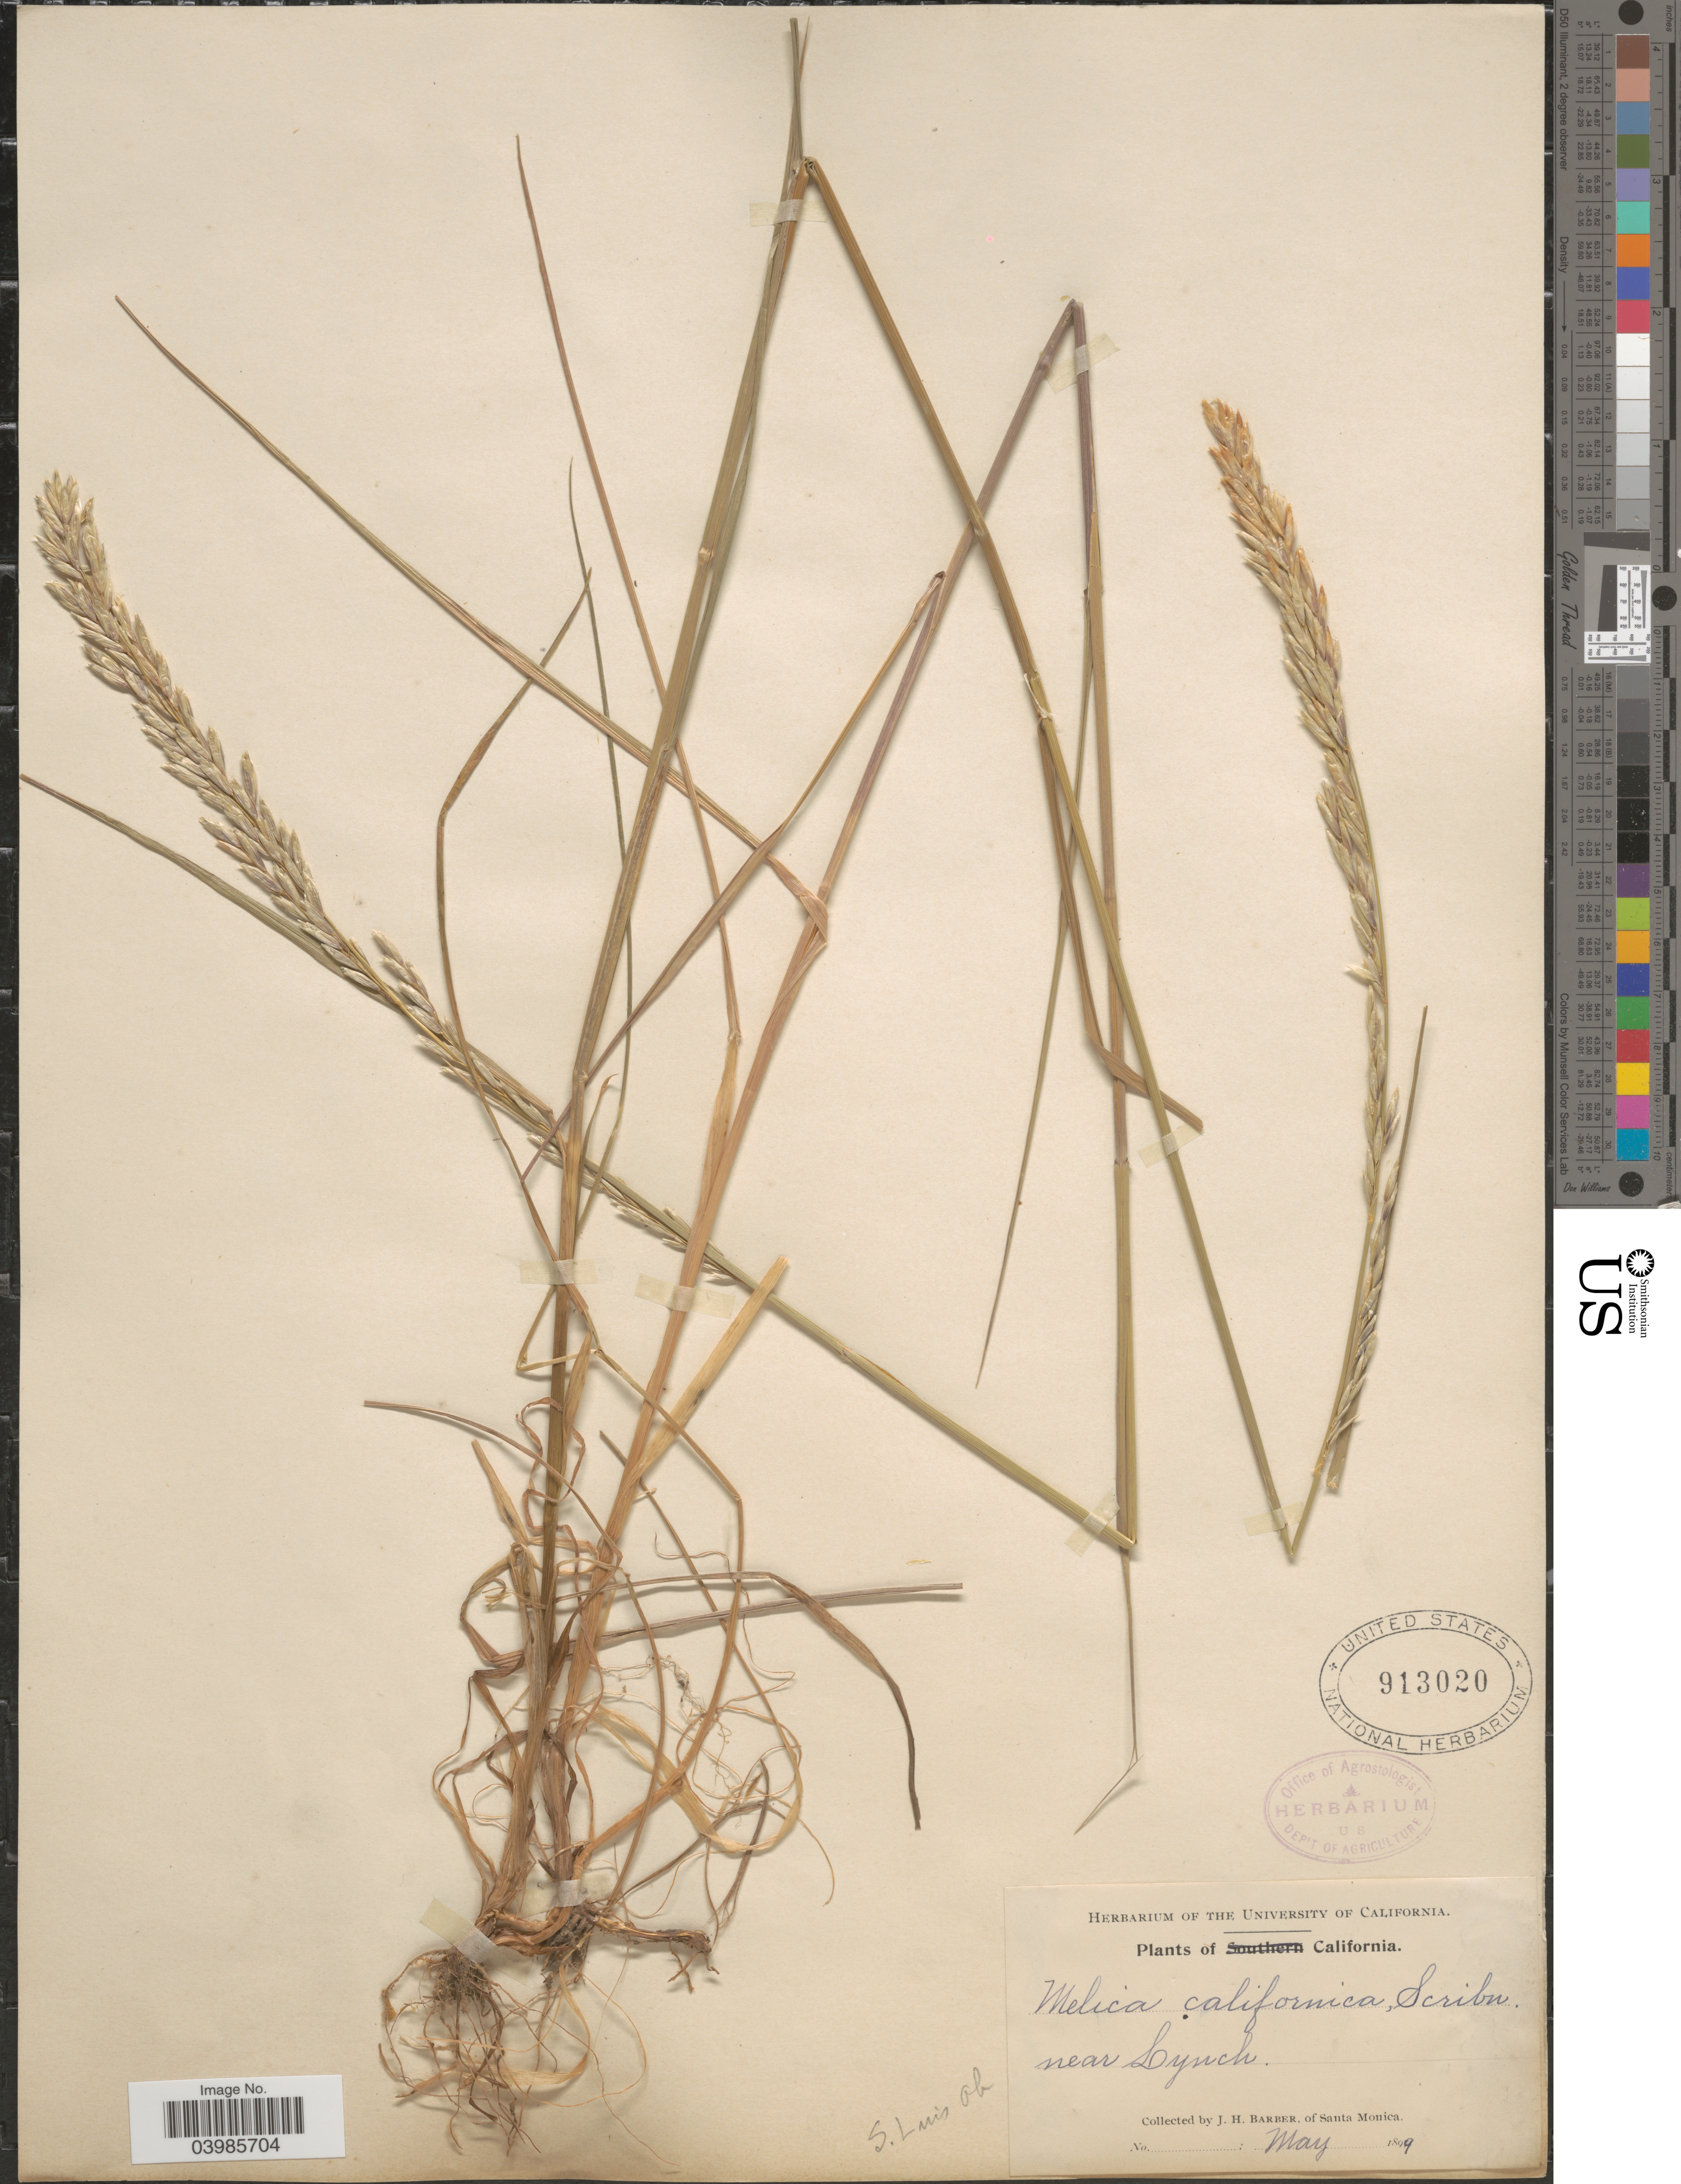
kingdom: Plantae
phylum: Tracheophyta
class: Liliopsida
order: Poales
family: Poaceae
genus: Melica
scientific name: Melica californica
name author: Scribn.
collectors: J. Barber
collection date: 1899-05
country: United States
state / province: California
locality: Near Lynch. S. Luis ob.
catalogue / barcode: US 913020